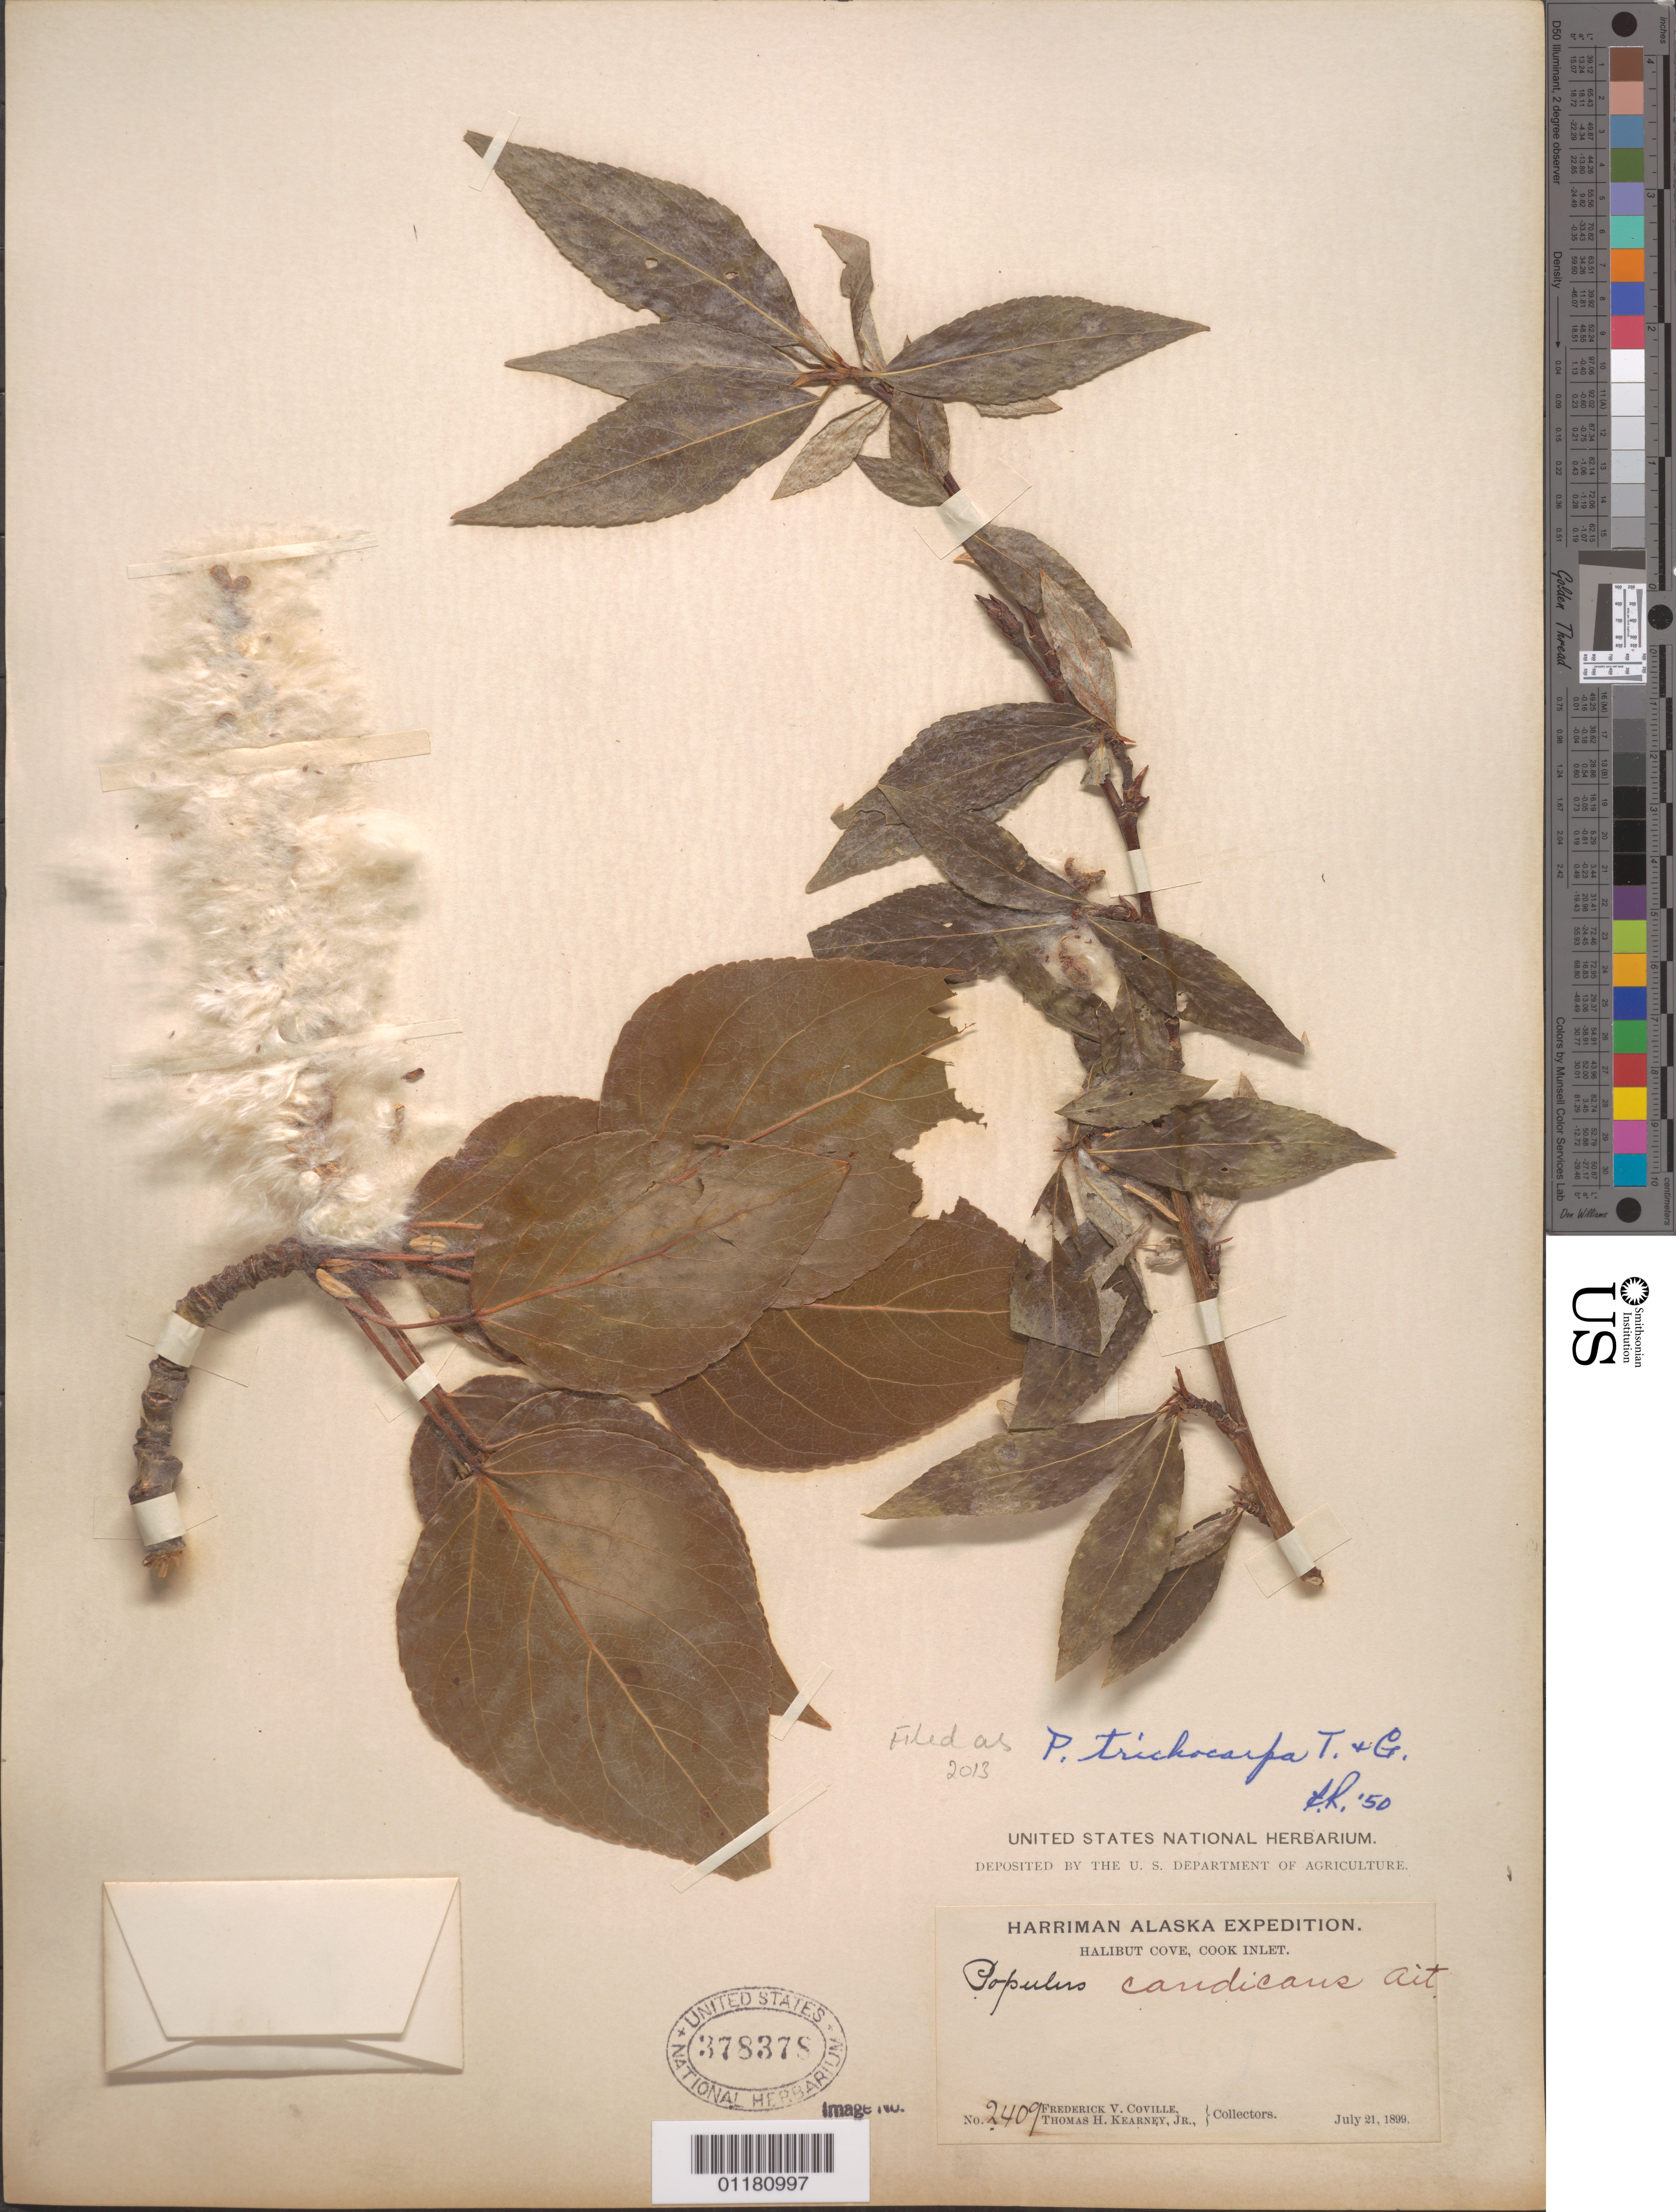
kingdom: Plantae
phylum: Tracheophyta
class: Magnoliopsida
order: Malpighiales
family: Salicaceae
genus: Populus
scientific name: Populus trichocarpa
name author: Torr. & A. Gray ex W. Hook.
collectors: F. V. Coville & T. H. Kearney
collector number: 2409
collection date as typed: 21 Jul 1899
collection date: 1899-07-21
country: United States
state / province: Alaska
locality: Halibut Cove, Cook Inlet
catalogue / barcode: US 378378